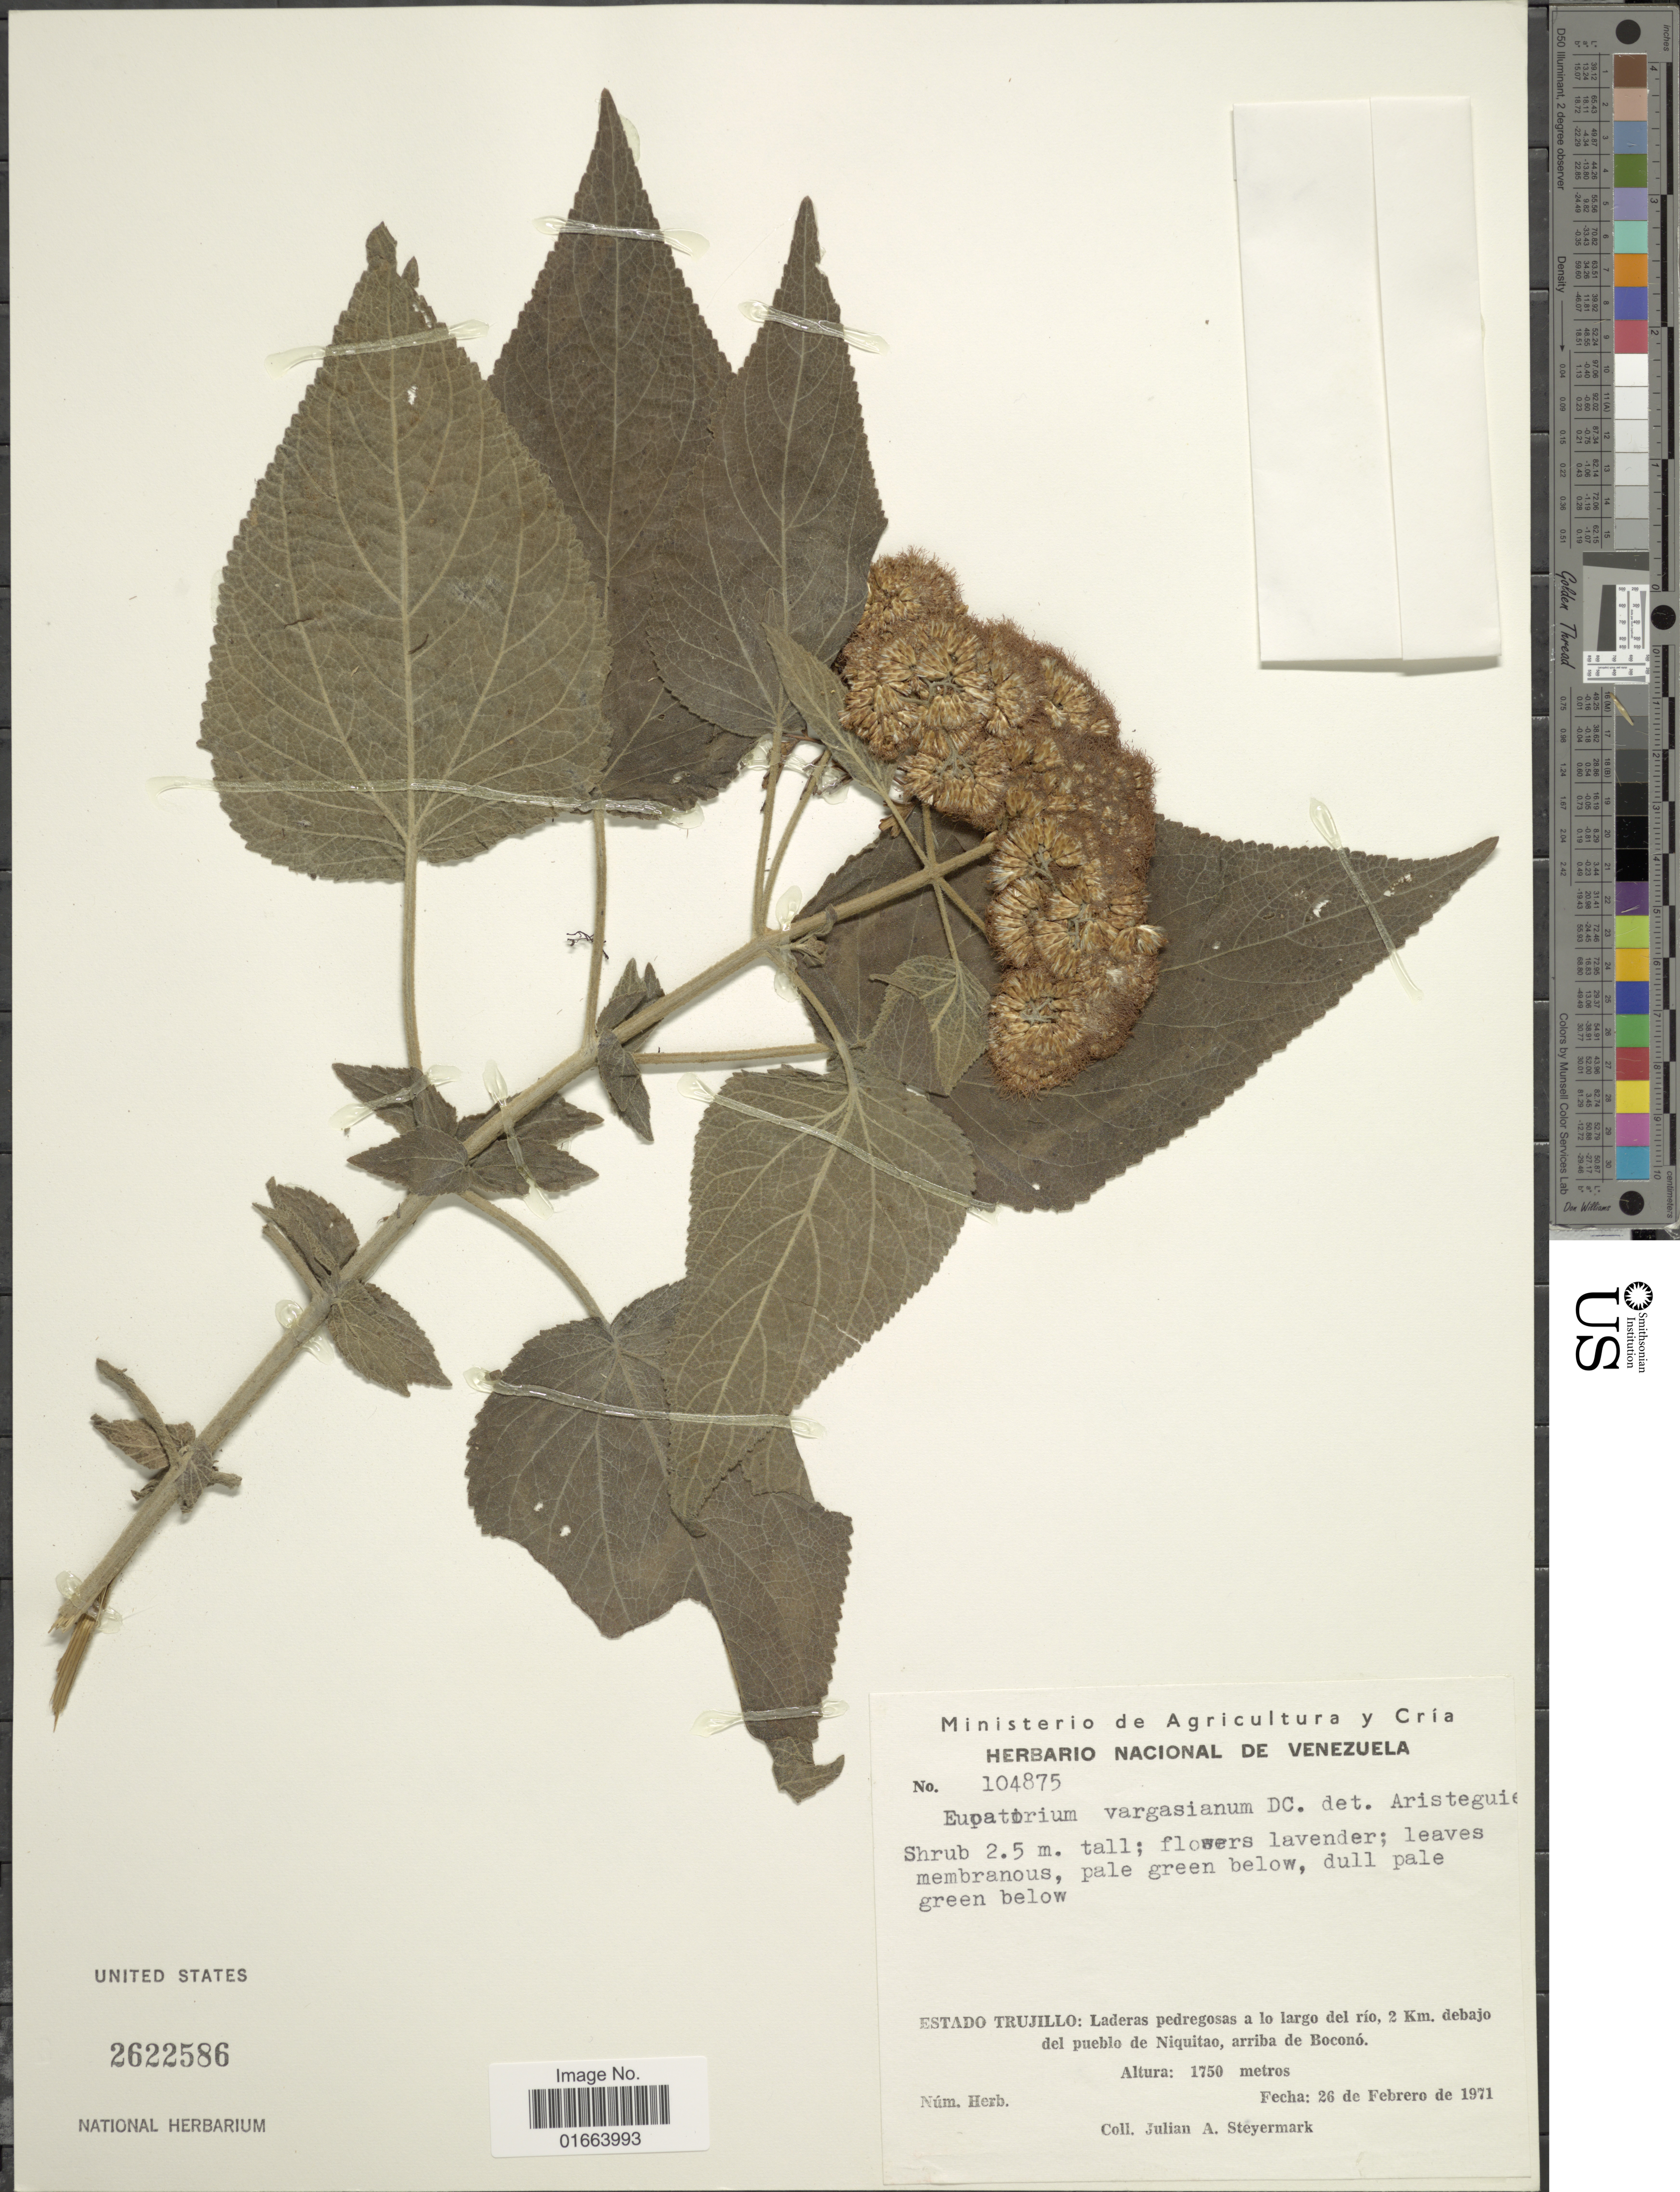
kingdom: Plantae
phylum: Tracheophyta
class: Magnoliopsida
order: Asterales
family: Asteraceae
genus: Critoniella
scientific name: Critoniella vargasiana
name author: (DC.) R.M. King & H. Rob.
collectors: J. Steyermark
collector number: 104875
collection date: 1971-02-26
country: Venezuela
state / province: Trujillo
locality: Laderas pedregosas a lo largo del río, 2 Km. debajo del pueblo de Niquitao, arriba de Boconó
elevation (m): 1750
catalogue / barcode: US 2622586